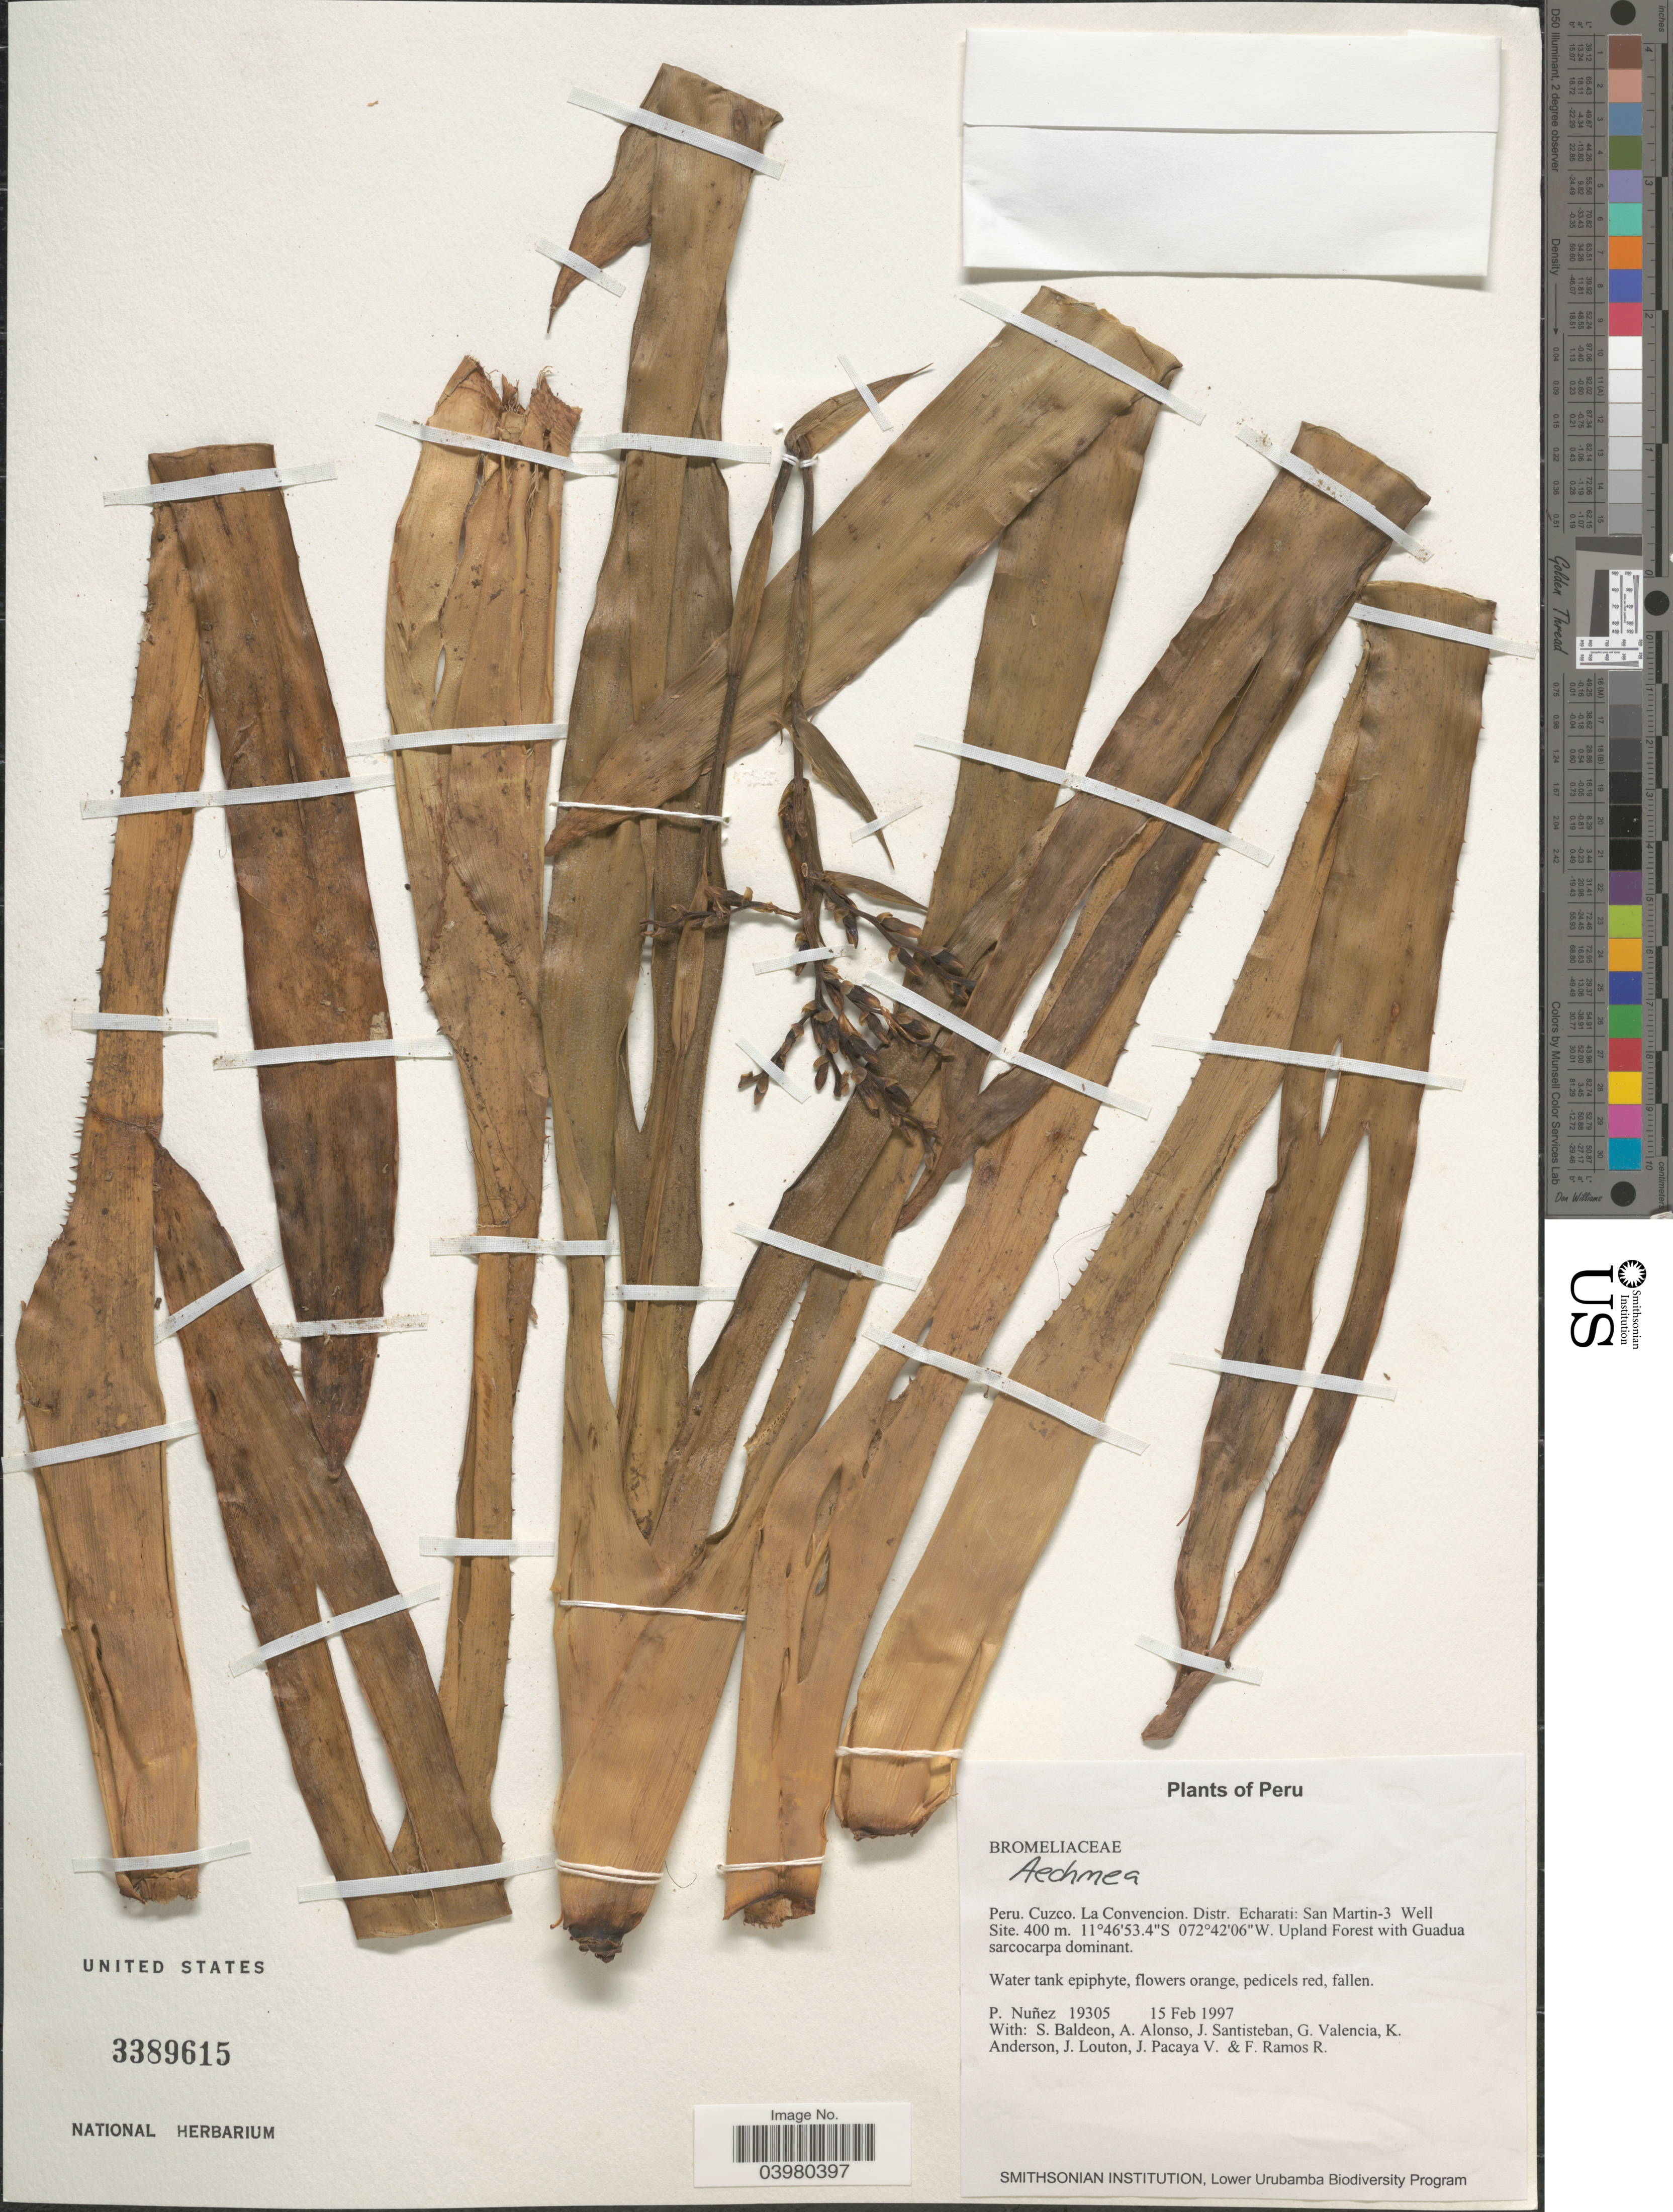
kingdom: Plantae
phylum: Tracheophyta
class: Liliopsida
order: Poales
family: Bromeliaceae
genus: Aechmea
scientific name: Aechmea sp.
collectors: P. Nuñez V., S. Baldeon, A. Alonso, J. Santisteban & et al.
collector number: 19305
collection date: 1997-02-15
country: Peru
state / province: Cusco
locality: Cuzco. La Convencion. Distr. Echarati: San Martin-3 Well Site. Upland Forest.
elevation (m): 400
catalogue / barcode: US 3389615